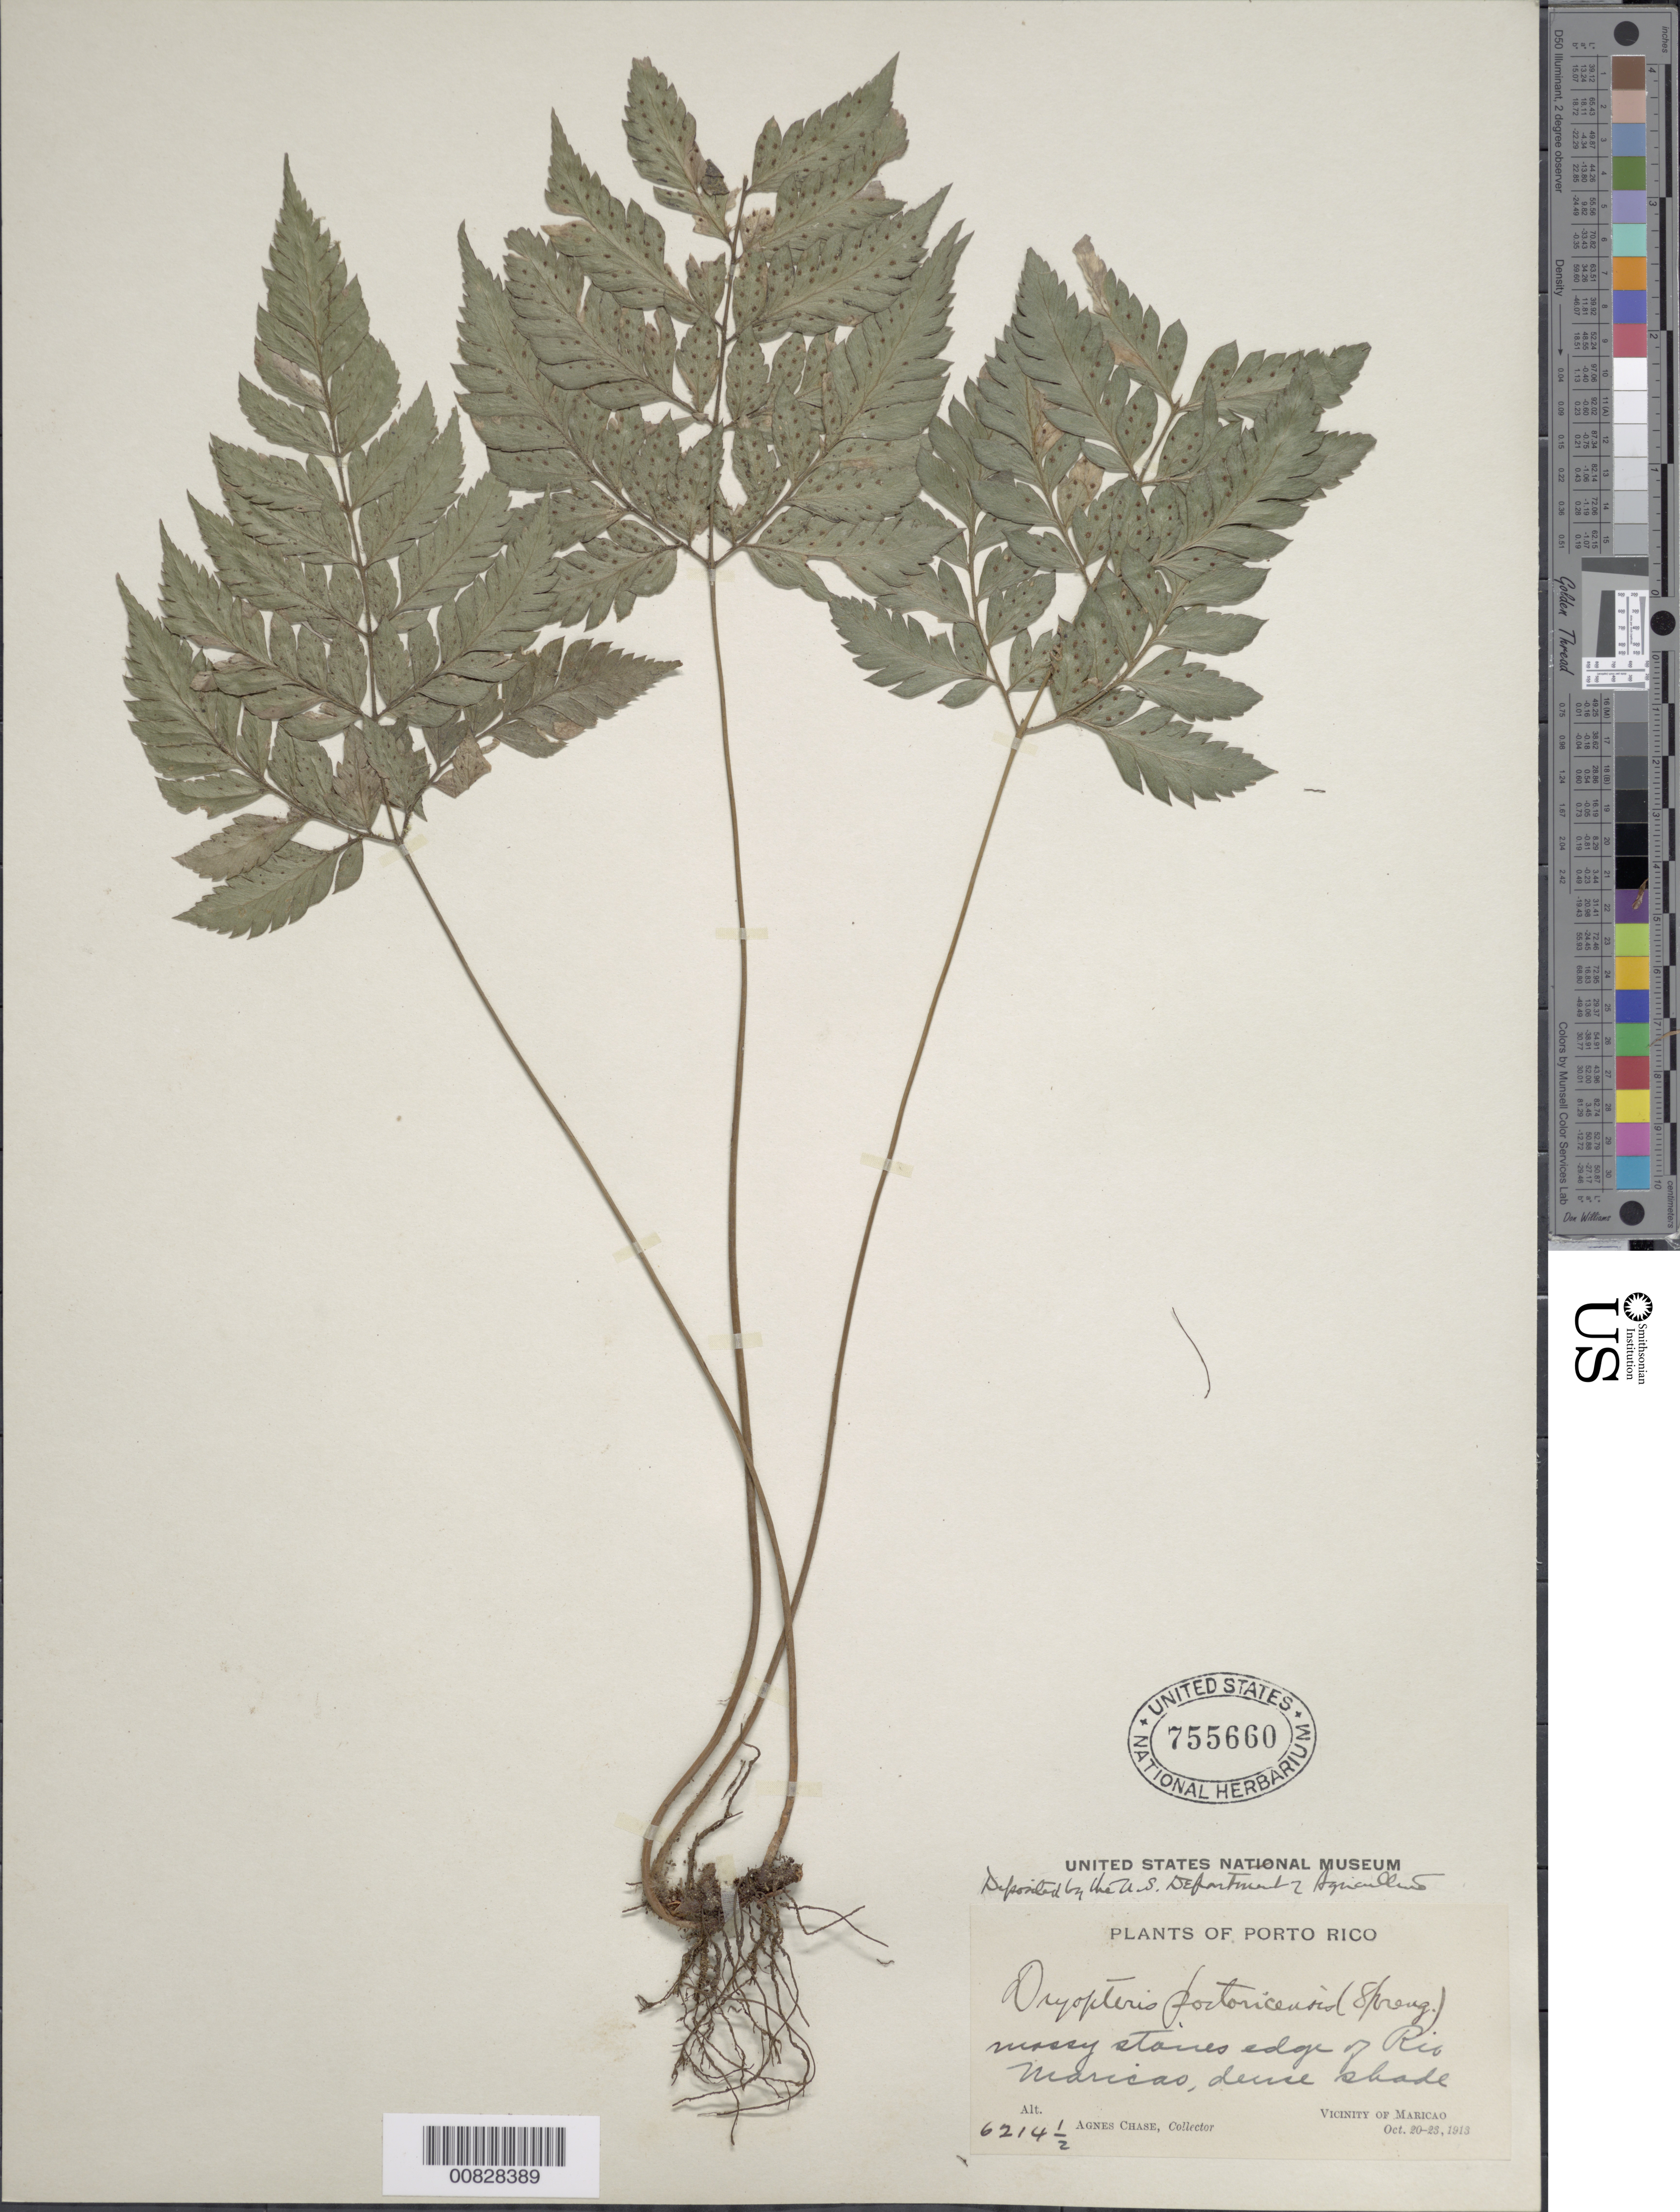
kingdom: Plantae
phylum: Tracheophyta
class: Polypodiopsida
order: Polypodiales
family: Dryopteridaceae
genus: Polystichopsis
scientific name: Polystichopsis chaerophylloides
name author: (Poir.) C.V. Morton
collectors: A. Chase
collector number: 6214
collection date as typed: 20 Oct 1913 to 23 Oct 1913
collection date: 1913-10-20/1913-10-23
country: Puerto Rico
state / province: Maricao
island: Puerto Rico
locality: Río Maricao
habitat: Mossy stairs, edge of river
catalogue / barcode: US 755660